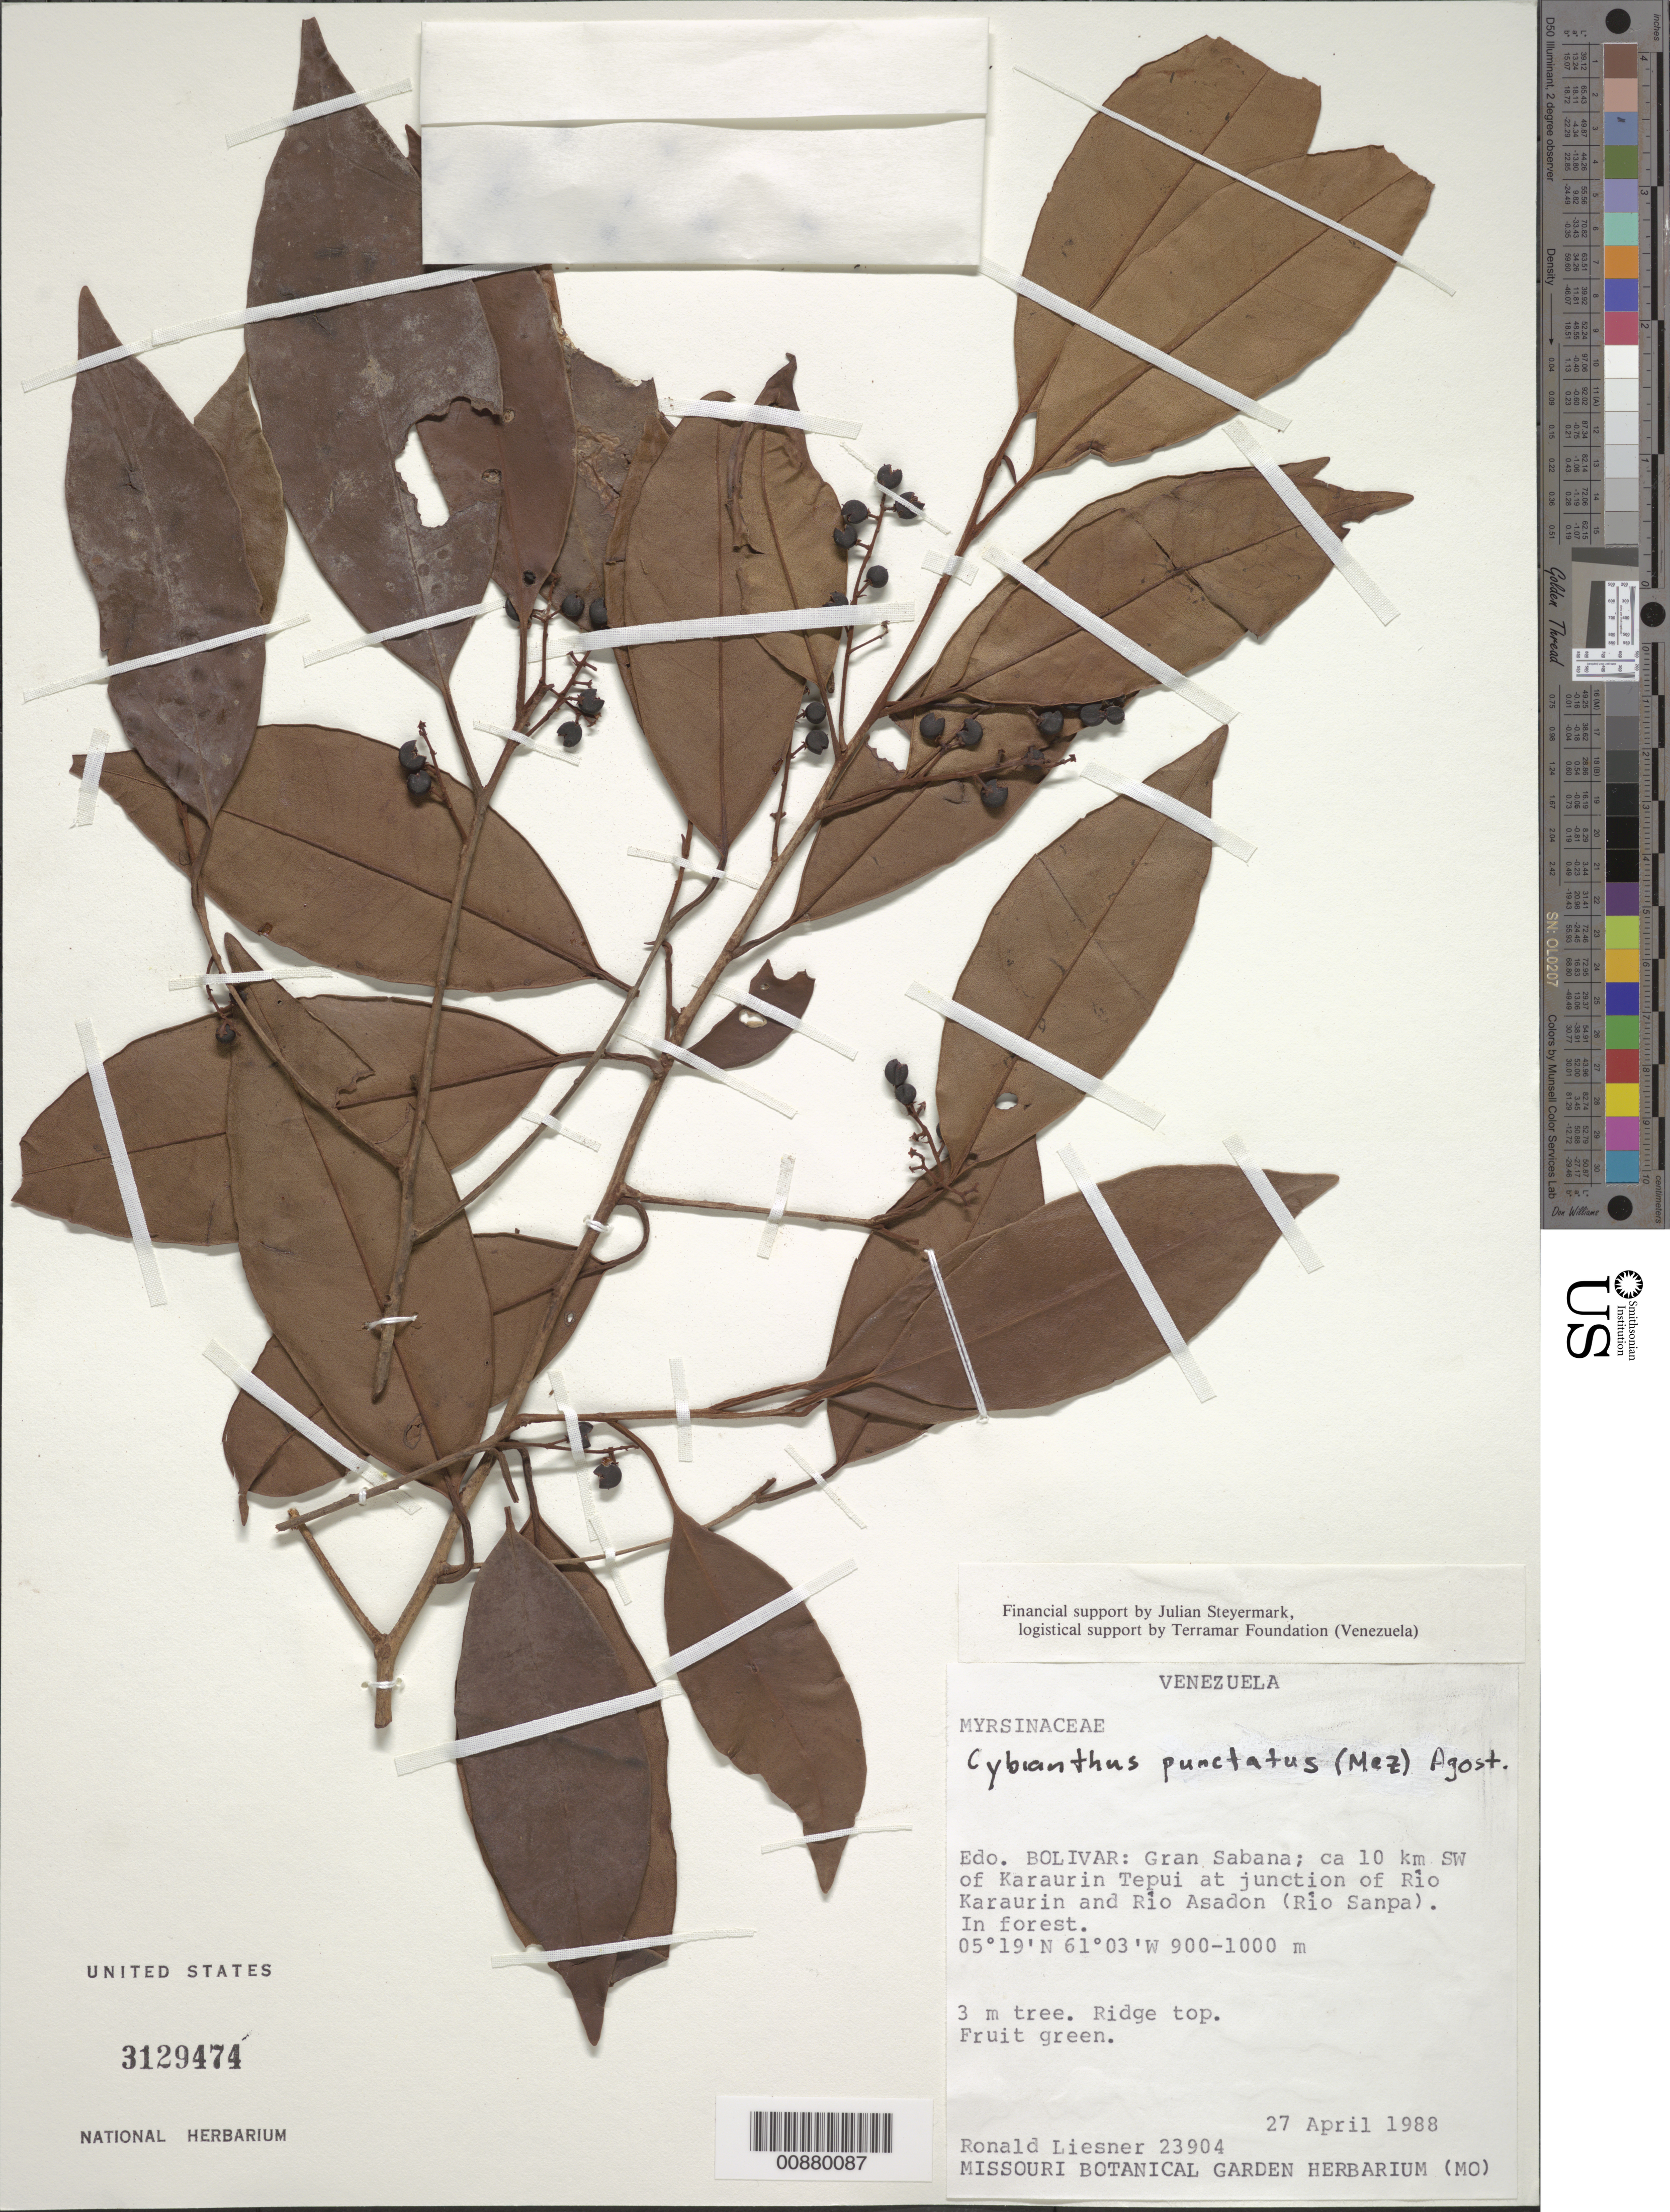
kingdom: Plantae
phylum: Tracheophyta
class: Magnoliopsida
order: Ericales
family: Primulaceae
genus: Cybianthus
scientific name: Cybianthus punctatus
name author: (Mez) G. Agostini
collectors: R. L. Liesner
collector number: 23904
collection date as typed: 27-Apr-88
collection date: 1988-04-27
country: Venezuela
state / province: Bolívar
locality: Gran Sabana, ca 10 km SW of Karaurin tepuí at junction of Río Karaurin and Río Asadon (Río Sanpa)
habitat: Ridge top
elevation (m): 900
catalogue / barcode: US 3129474